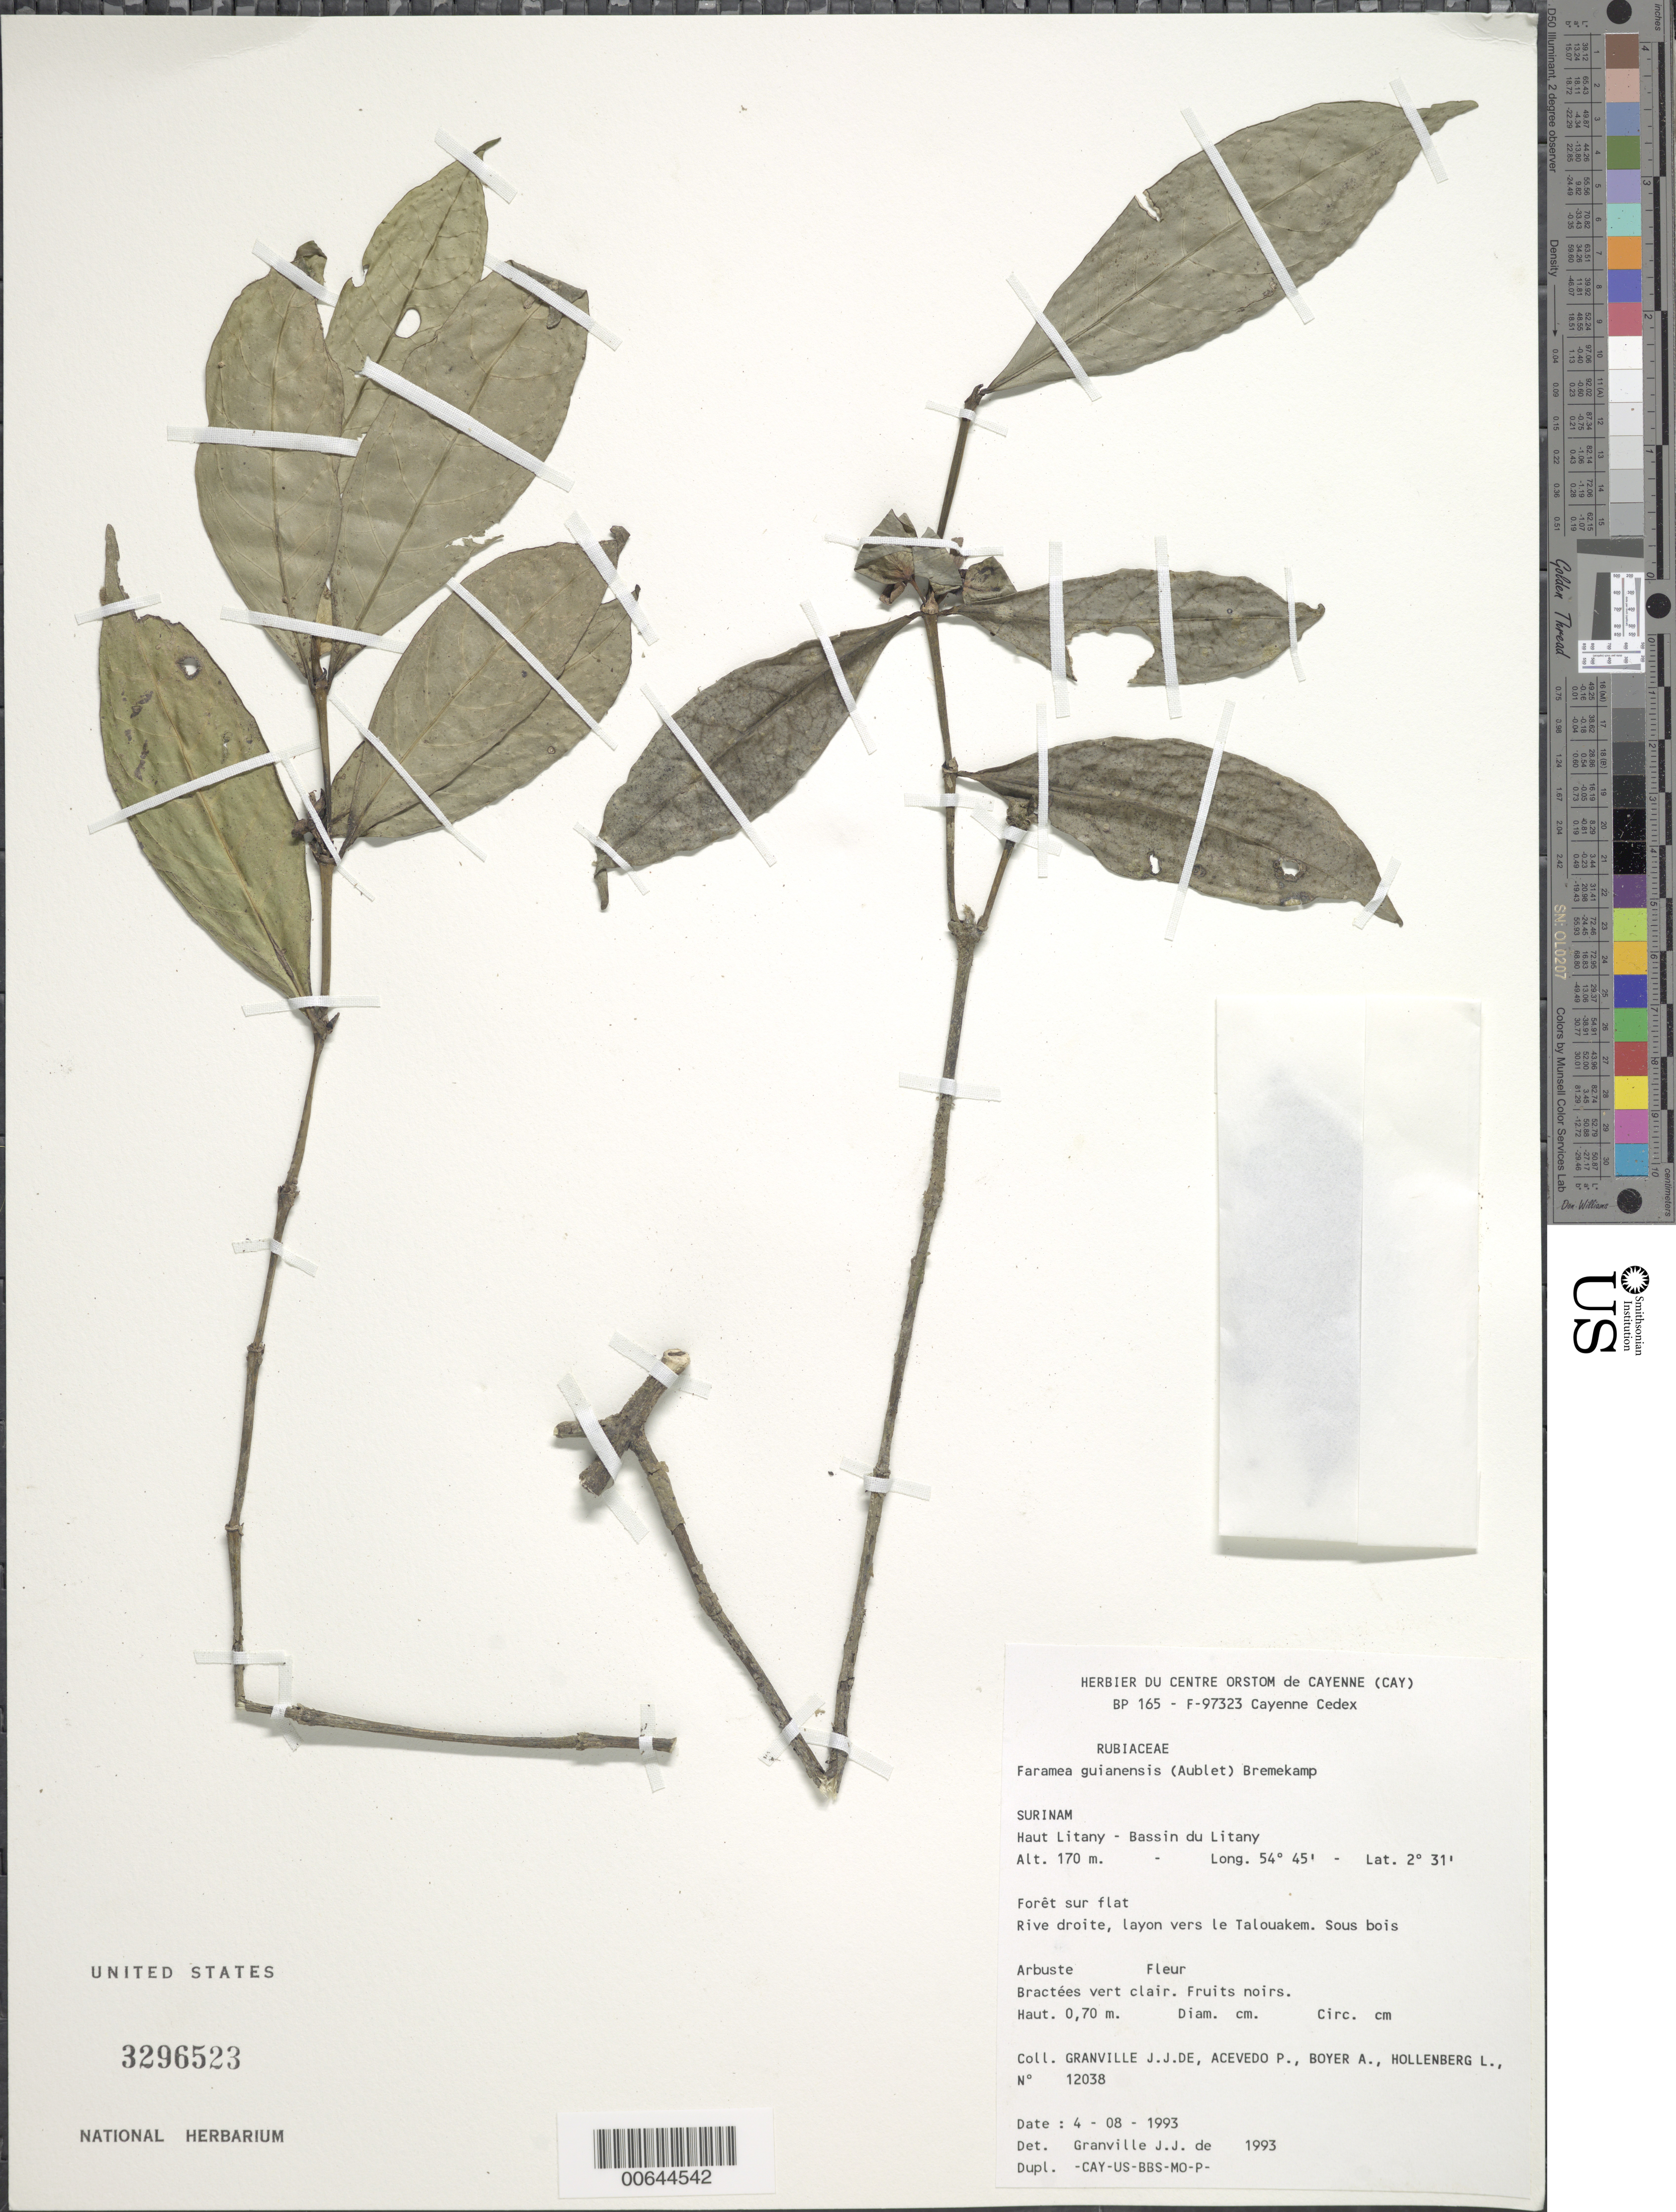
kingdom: Plantae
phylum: Tracheophyta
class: Magnoliopsida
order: Gentianales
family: Rubiaceae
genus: Faramea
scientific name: Faramea guianensis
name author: (Aubl.) Bremek.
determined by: Granville, J. J. de, (CAY), Institut de Recherche pour le Developpement (IRD) (FRENCH GUIANA)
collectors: J.-J. de Granville, P. Acevedo-Rodr., A. Boyer & L. Hollenberg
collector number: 12038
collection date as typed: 4-Aug-93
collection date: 1993-08-04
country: Suriname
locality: Haut Litany, Bassin du Litany; rive droite, layon vers le Talouakem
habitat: Foret sur flat. Sous bois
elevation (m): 170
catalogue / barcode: US 3296523